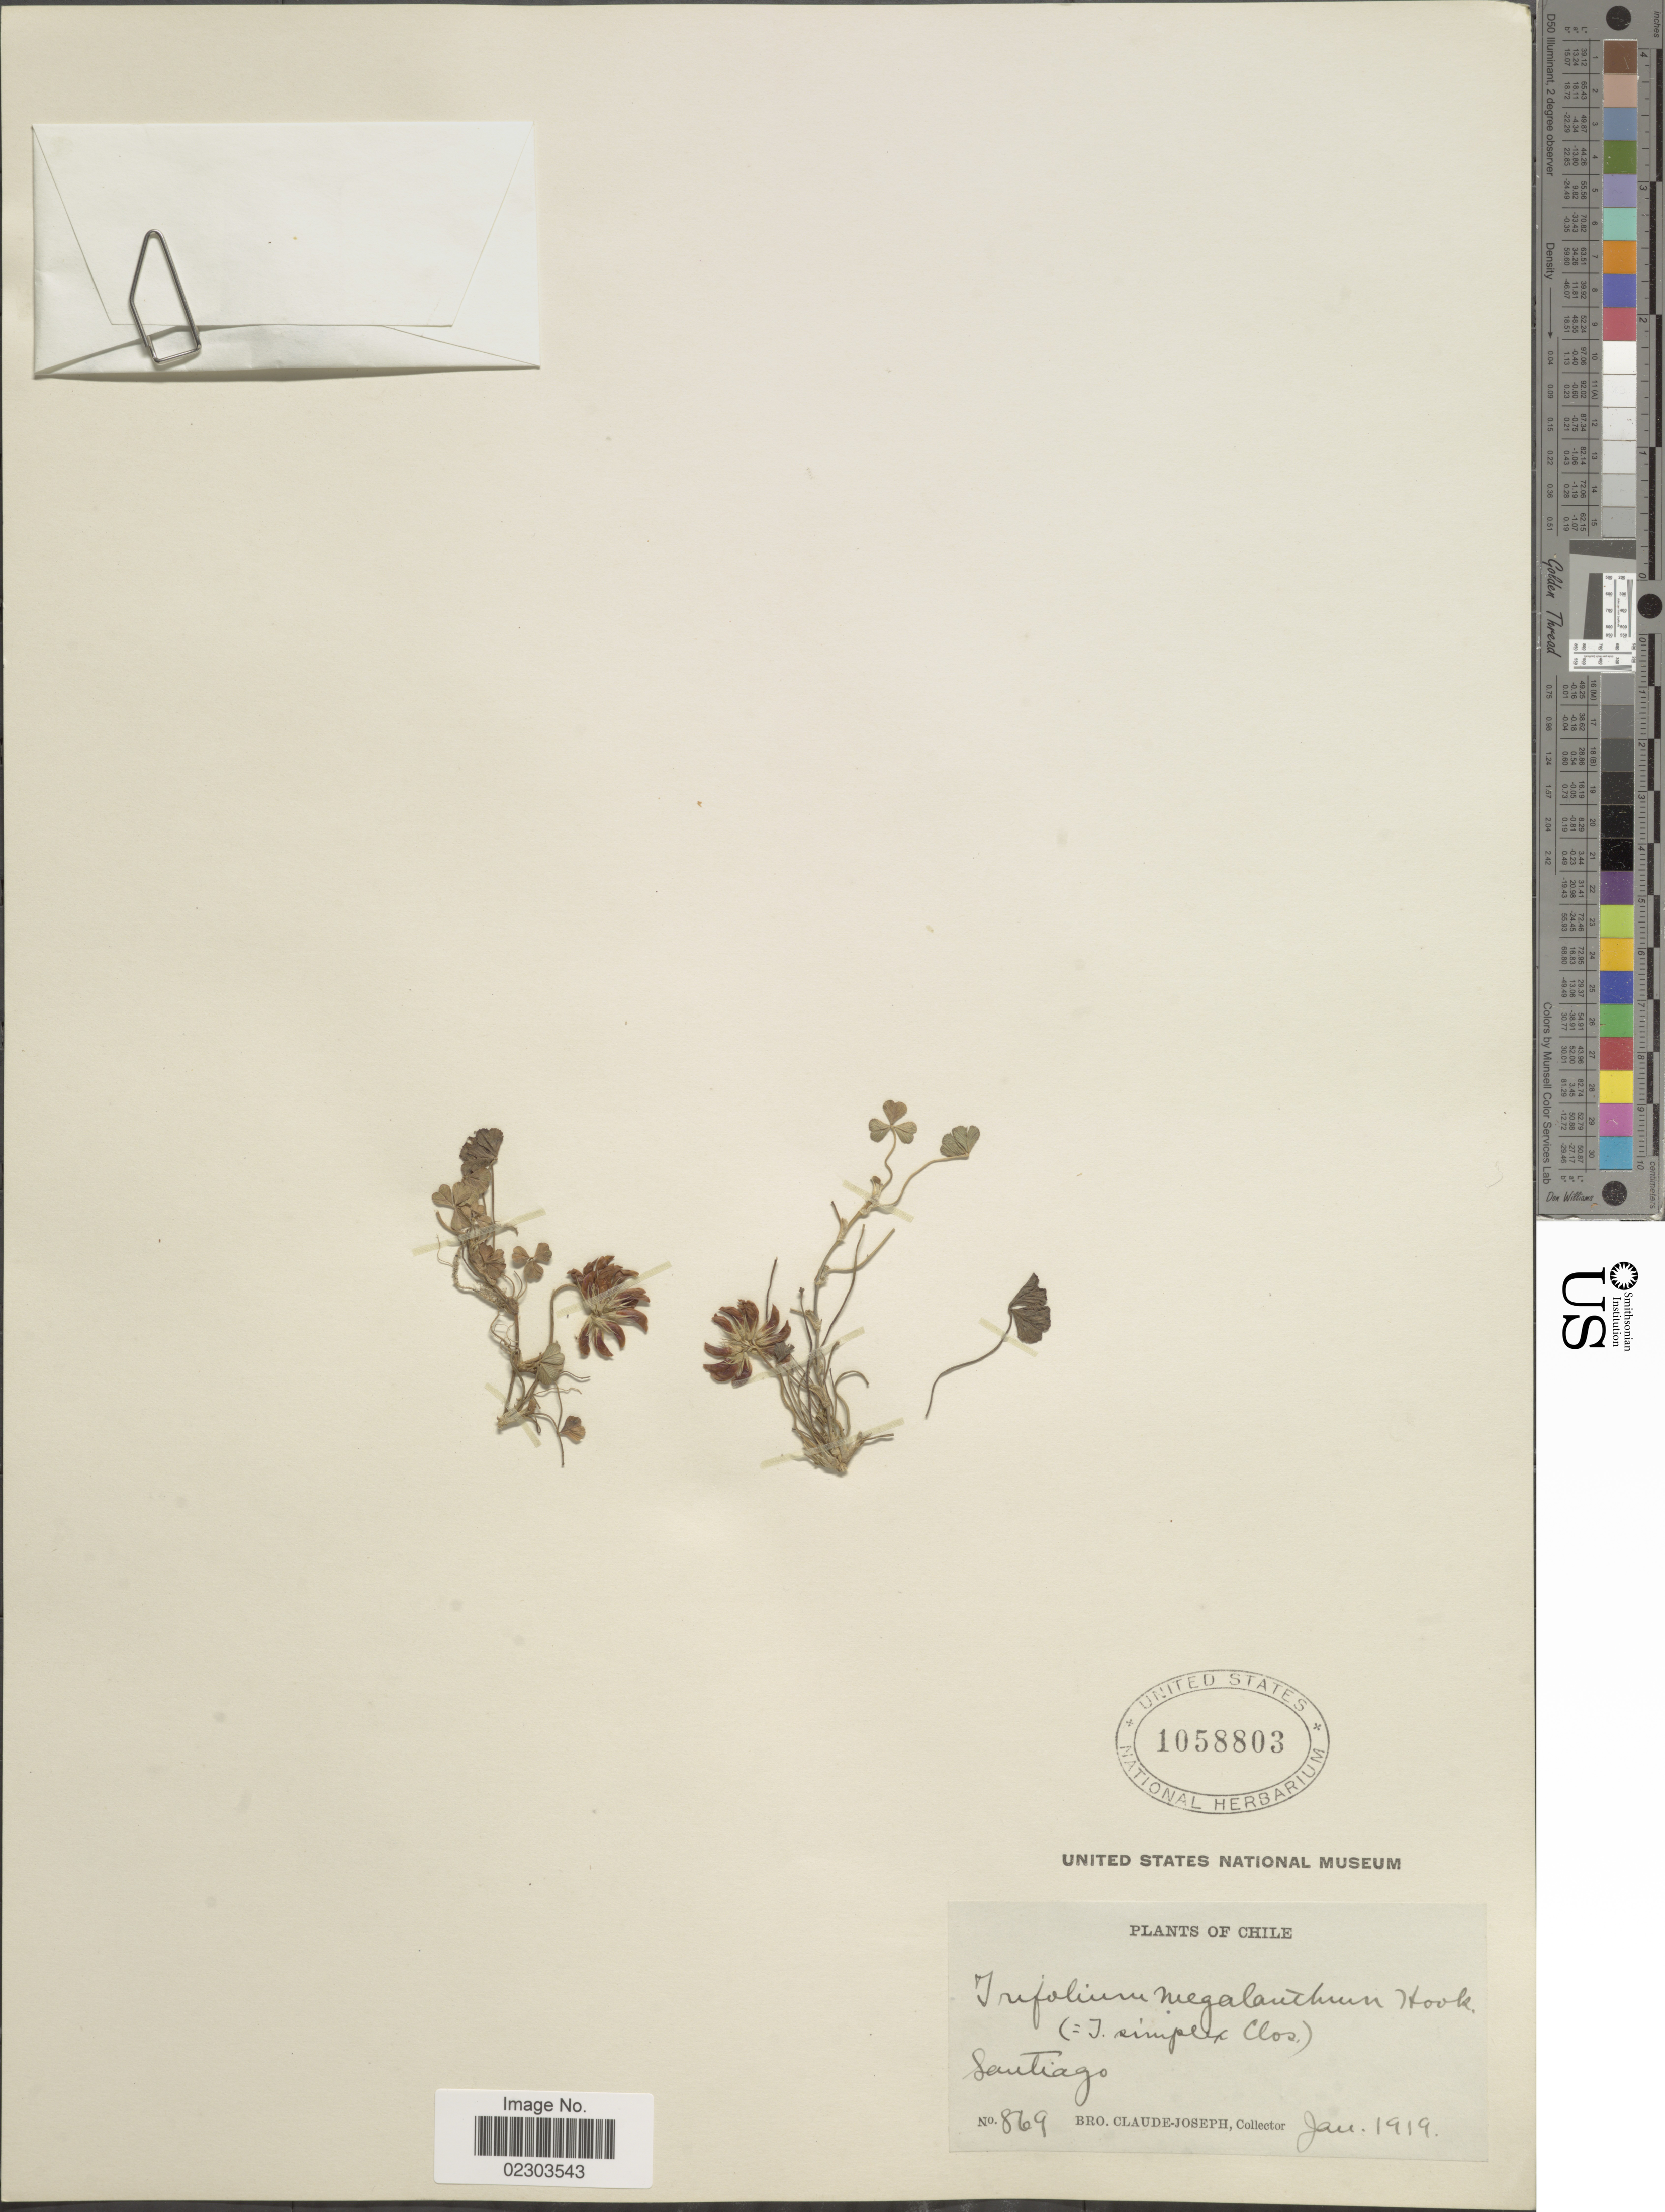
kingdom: Plantae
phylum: Tracheophyta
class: Magnoliopsida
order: Fabales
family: Fabaceae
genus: Trifolium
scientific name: Trifolium megalanthum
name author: Steud.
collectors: Bro. Claude-Joseph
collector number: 869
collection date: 1919-01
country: Chile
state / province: Región Metropolitana (RM)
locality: Santiago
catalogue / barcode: US 1058803